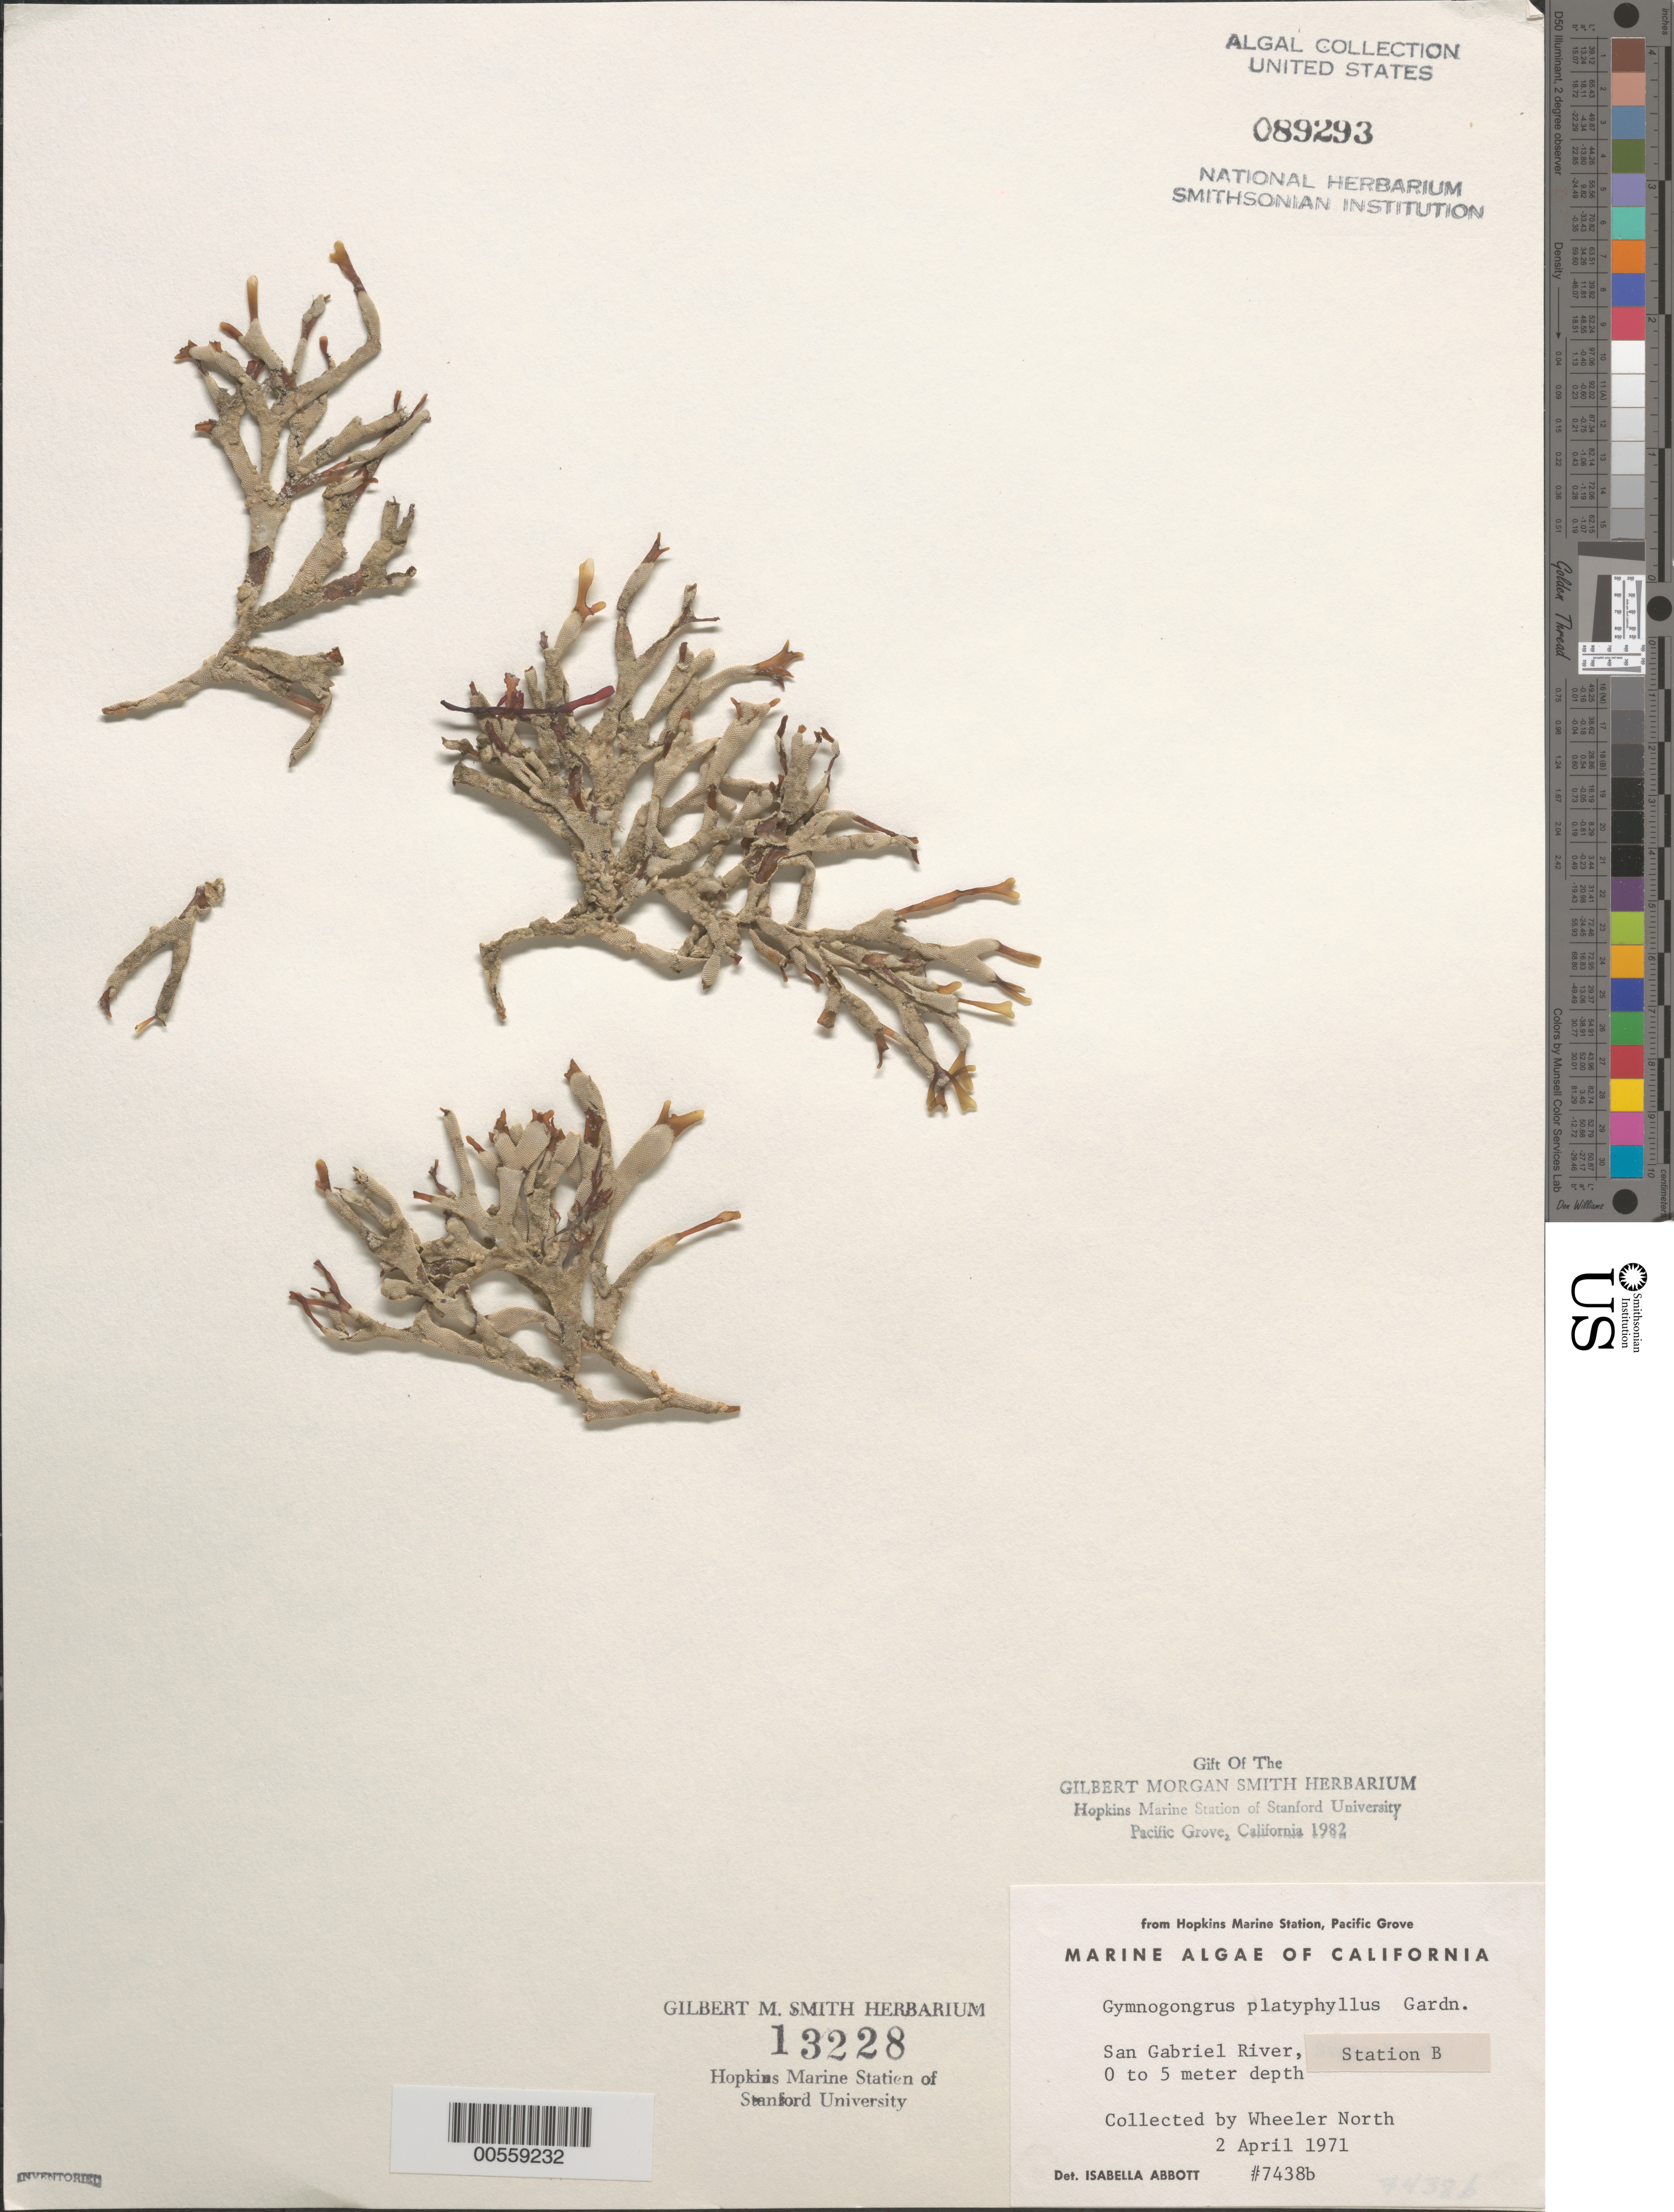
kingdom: Plantae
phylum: Rhodophyta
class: Florideophyceae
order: Gigartinales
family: Phyllophoraceae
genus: Gymnogongrus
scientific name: Gymnogongrus platyphyllus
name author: N.L. Gardner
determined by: Abbott, Isabella A.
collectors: W. North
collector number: IAA 7438b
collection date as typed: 02 Apr 1971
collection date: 1971-04-02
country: United States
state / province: California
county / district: Los Angeles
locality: San Gabriel River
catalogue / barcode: US 89293